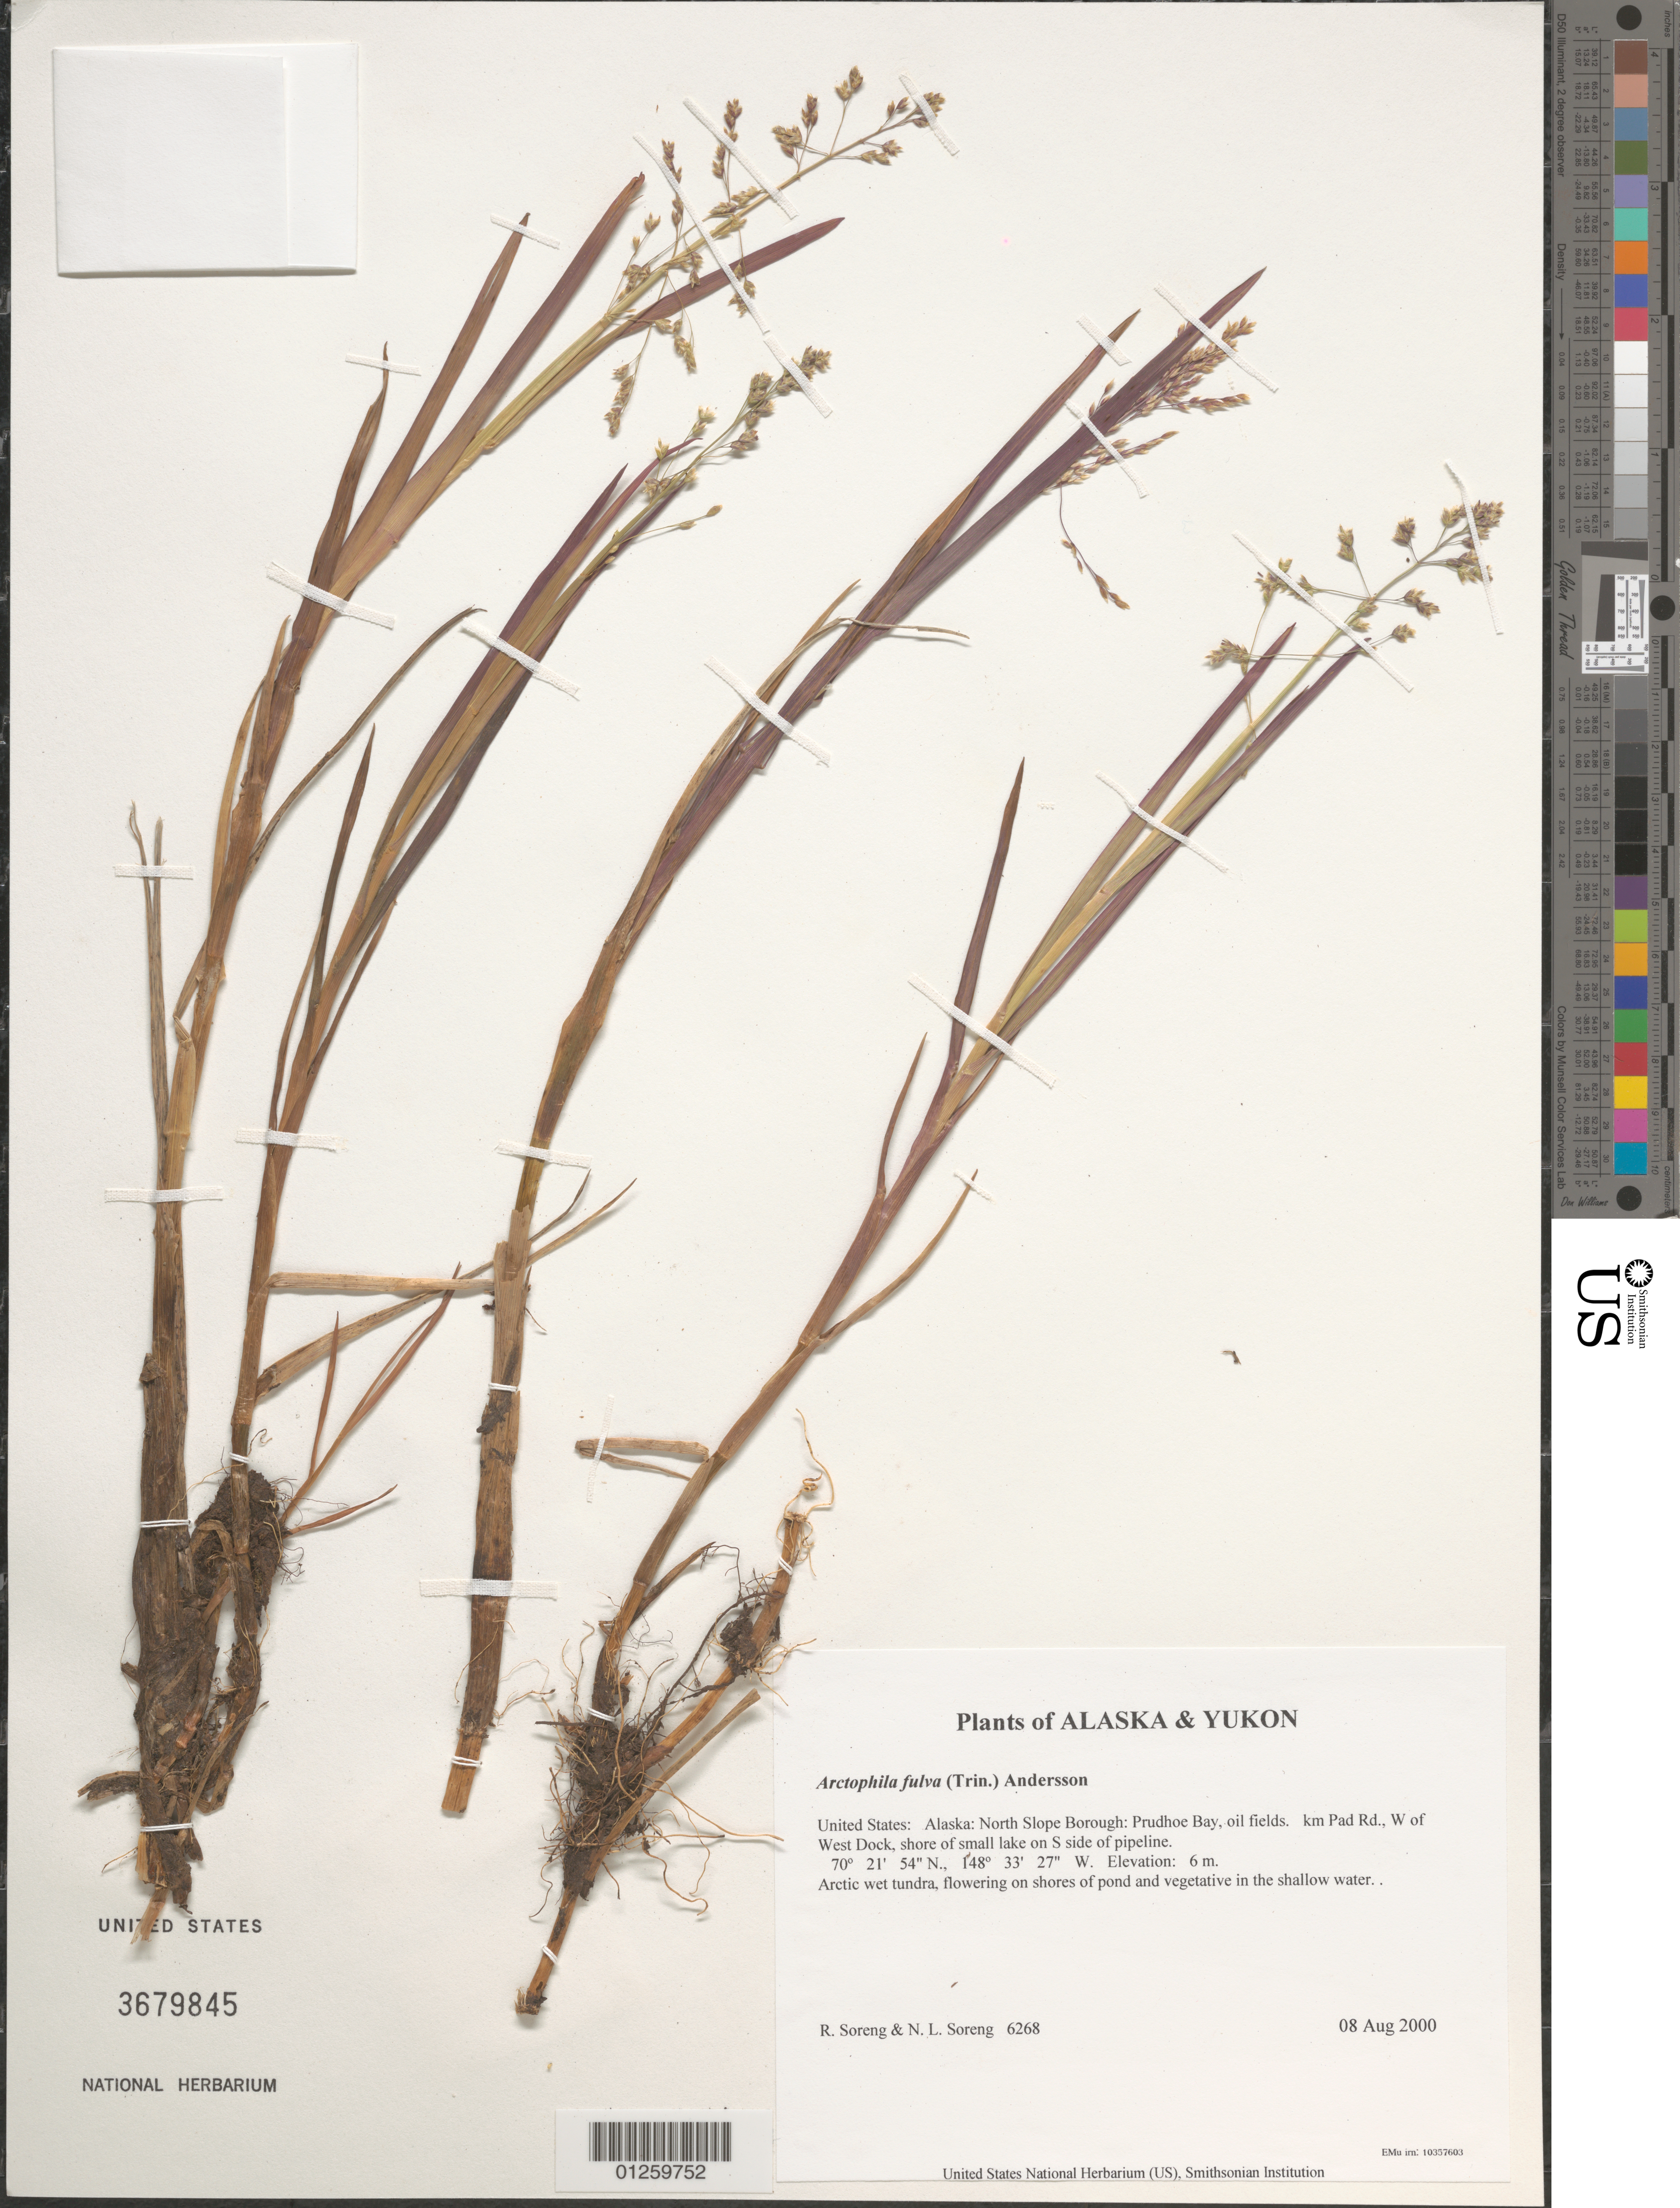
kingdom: Plantae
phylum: Tracheophyta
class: Liliopsida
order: Poales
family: Poaceae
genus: Arctophila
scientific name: Arctophila fulva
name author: (Trin.) Andersson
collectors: R. J. Soreng & N. L. Soreng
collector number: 6268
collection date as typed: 08 Aug 2000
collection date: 2000-08-08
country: United States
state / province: Alaska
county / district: North Slope Borough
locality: Prudhoe Bay, oil fields. km Pad Rd., W of West Dock, shore of small lake on S side of pipeline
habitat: Arctic wet tundra, flowering on shores of pond and vegetative in the shallow water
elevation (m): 6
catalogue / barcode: US 3679845